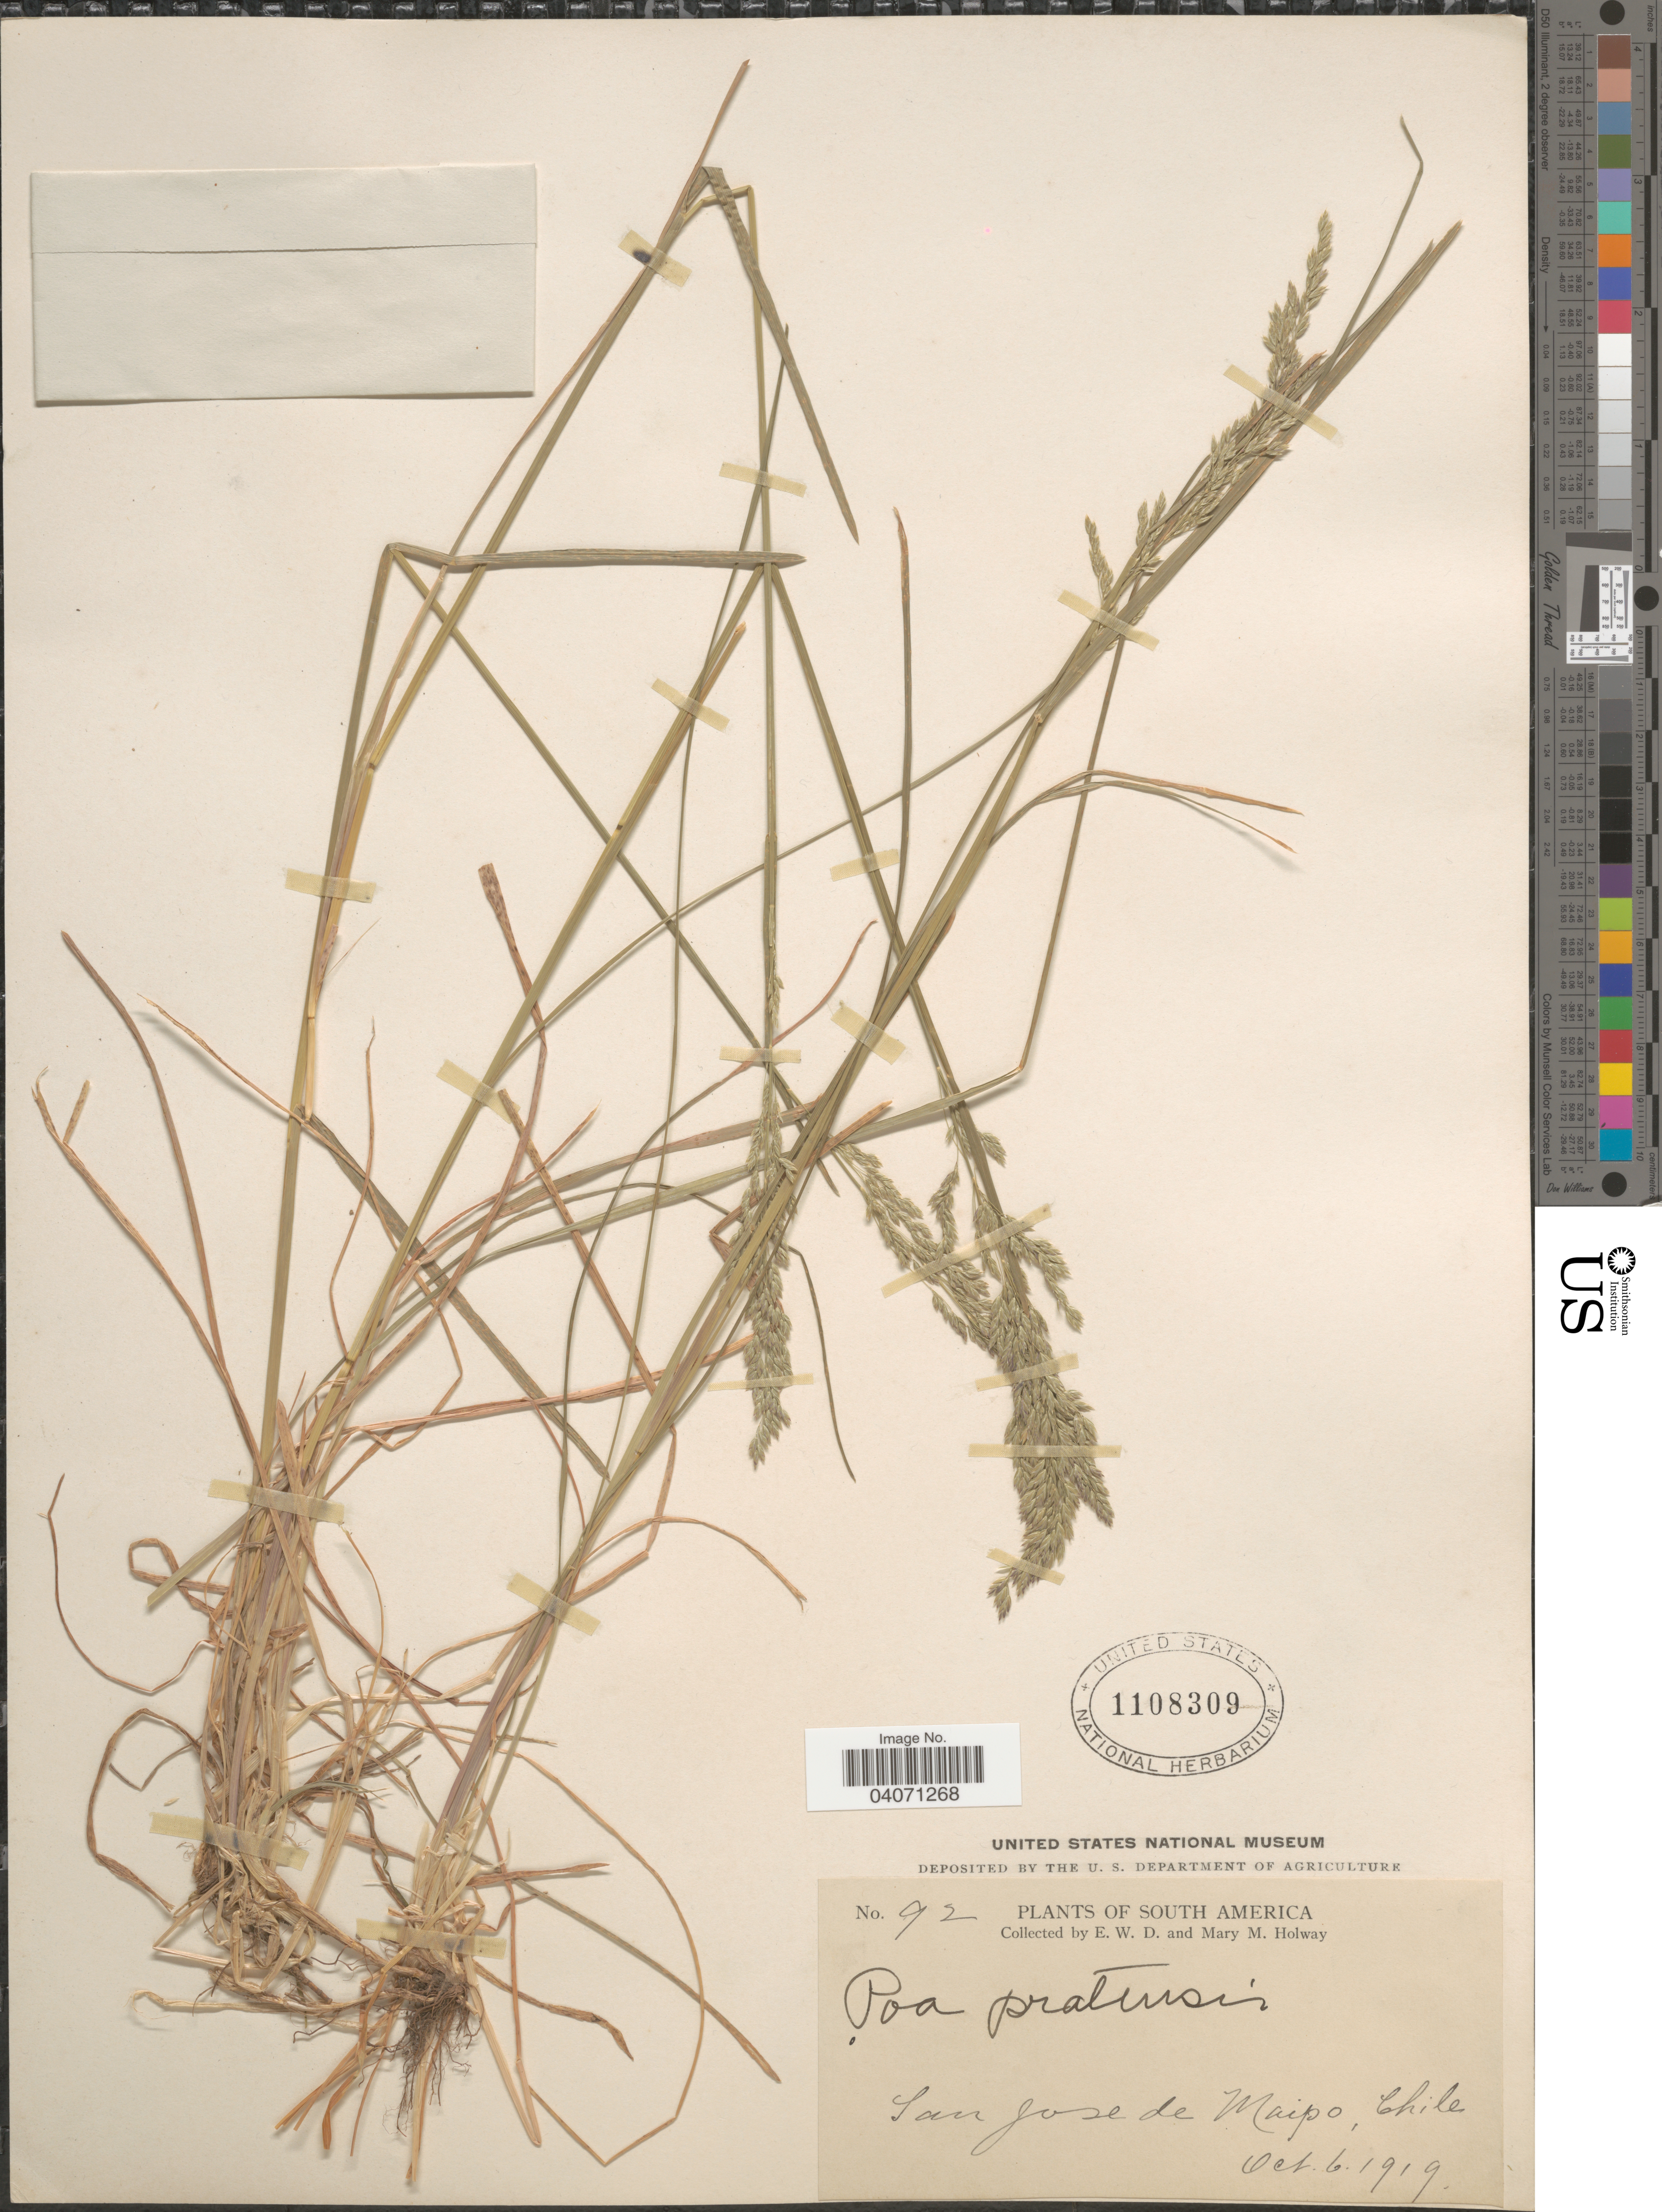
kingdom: Plantae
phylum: Tracheophyta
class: Liliopsida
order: Poales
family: Poaceae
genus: Poa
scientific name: Poa pratensis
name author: L.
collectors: E. W. D. Holway & M. M. Holway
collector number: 92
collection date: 1919-10-06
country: Chile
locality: San Jose de Maipo.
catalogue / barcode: US 1108309